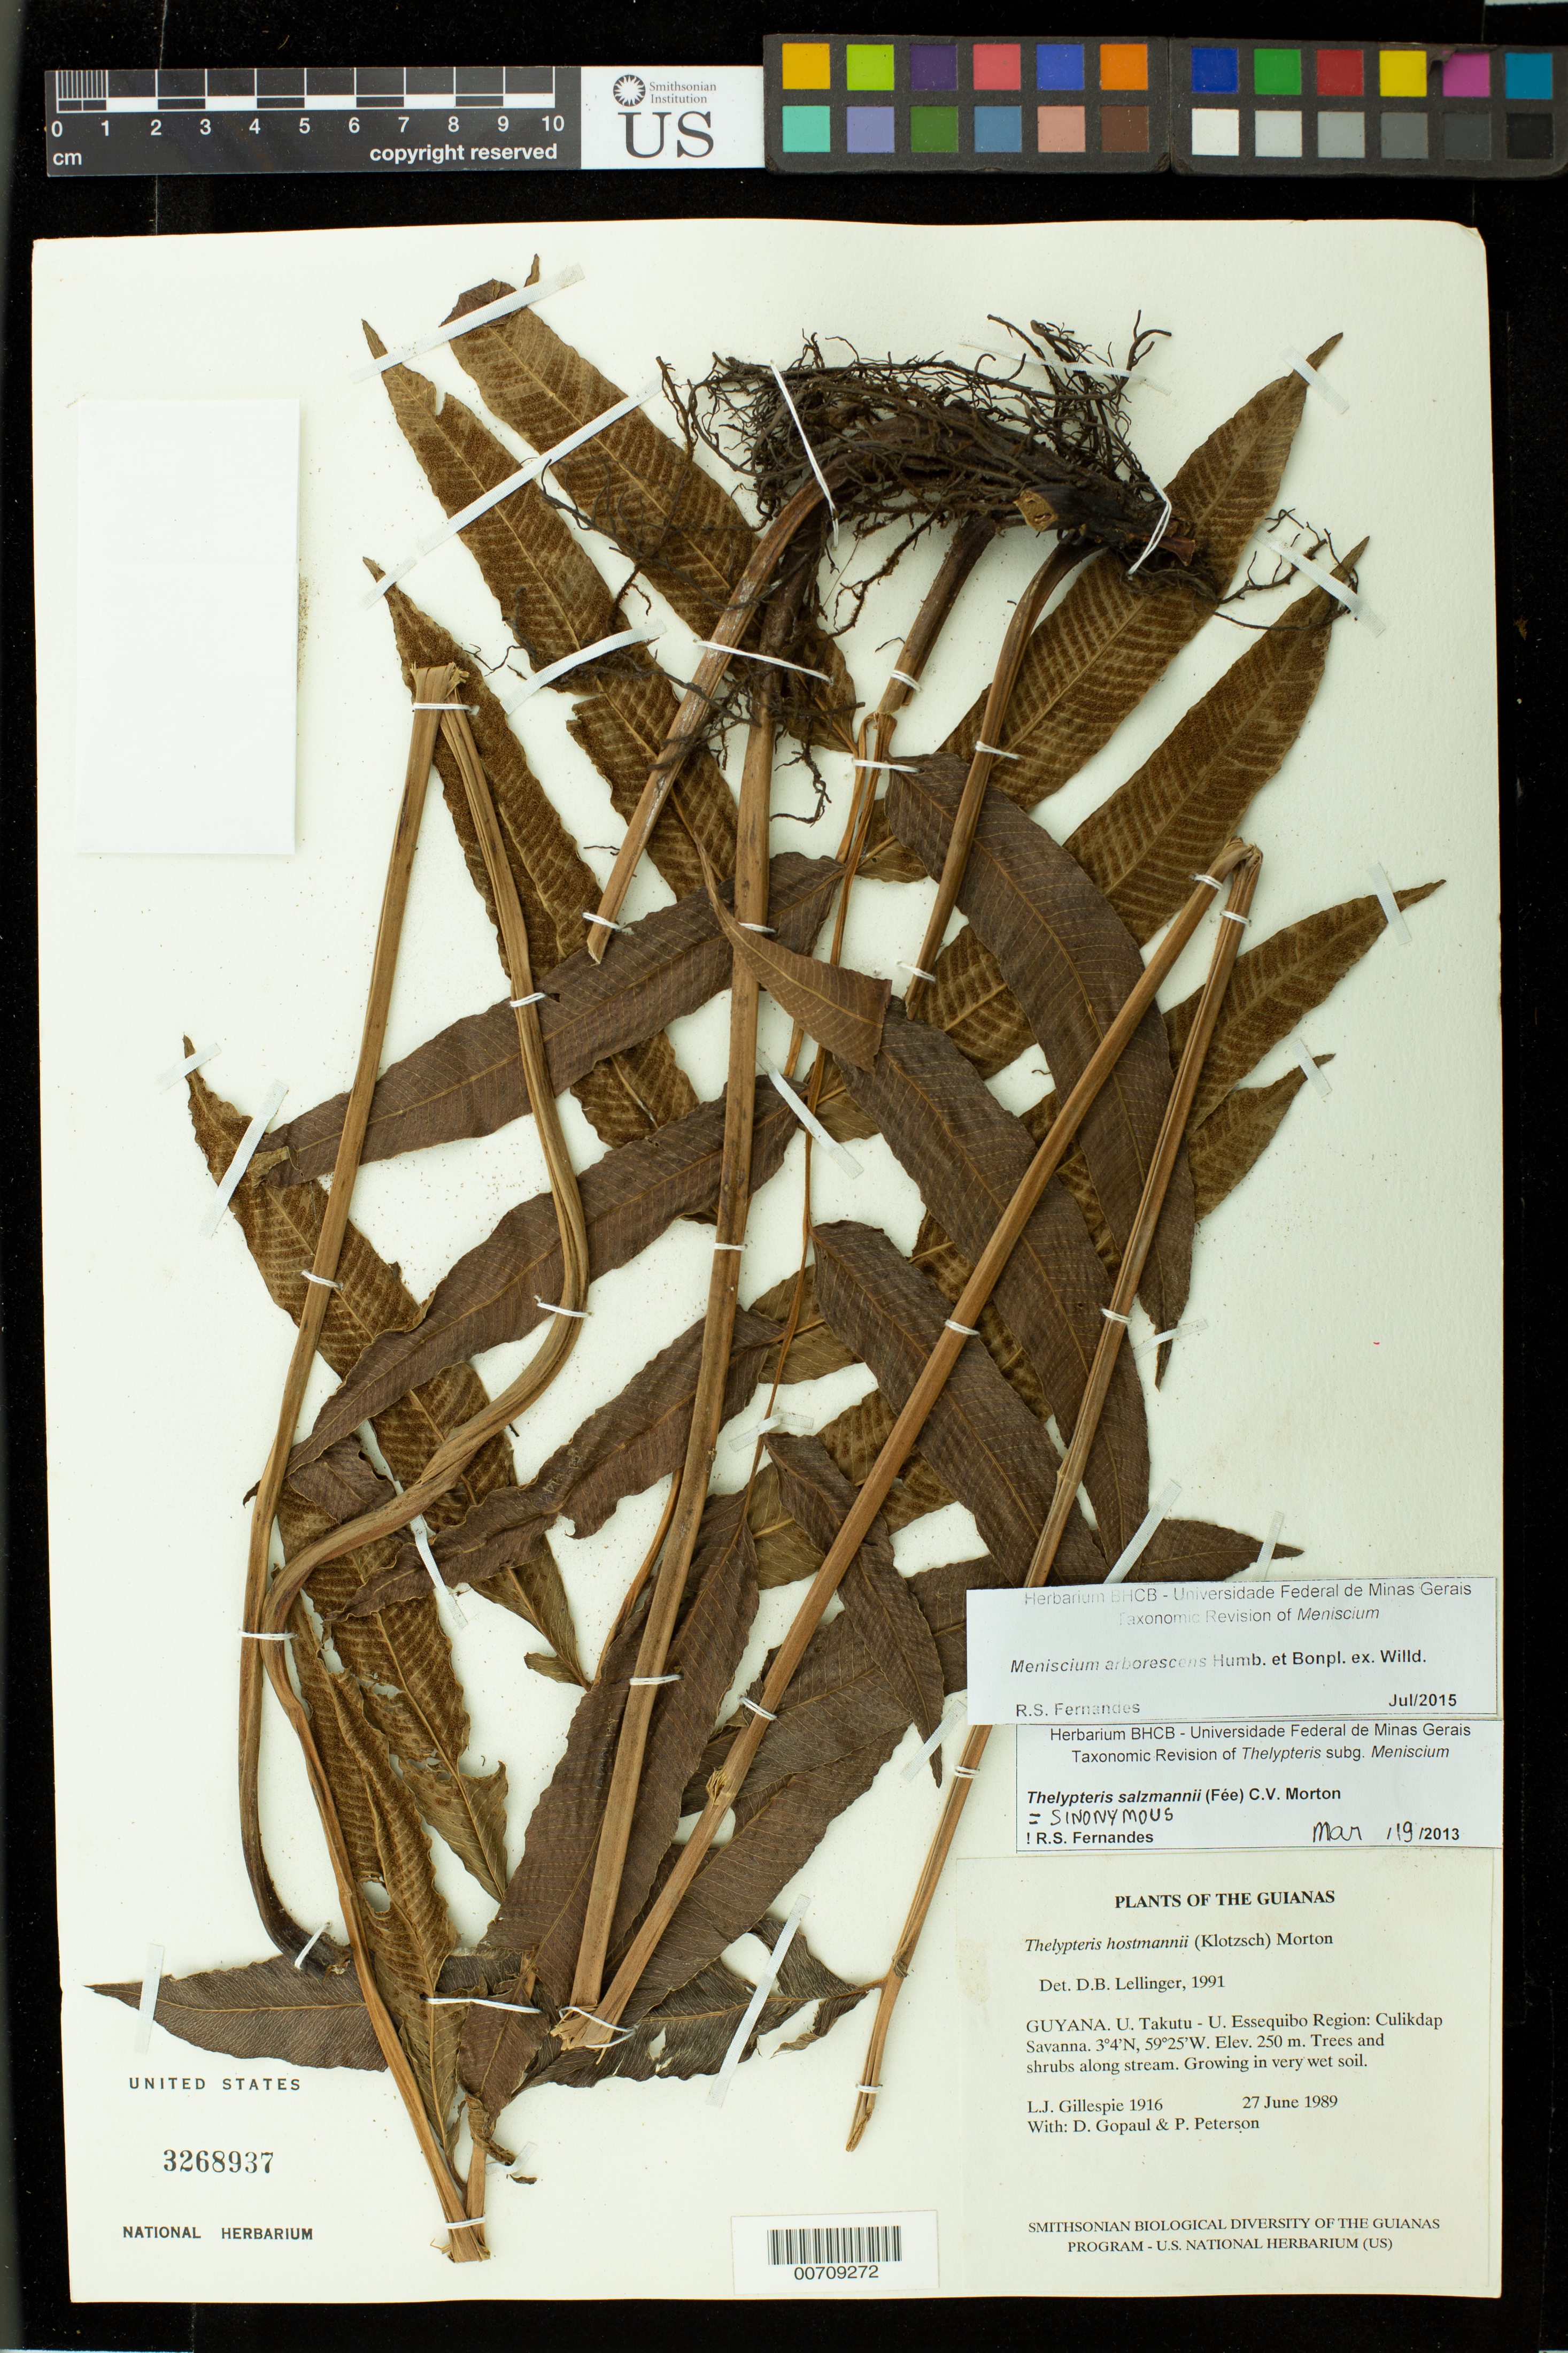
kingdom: Plantae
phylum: Tracheophyta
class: Polypodiopsida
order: Polypodiales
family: Thelypteridaceae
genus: Meniscium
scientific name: Meniscium arborescens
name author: Humb. & Bonpl. ex Willd.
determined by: Fernandes, R. S.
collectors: L. J. Gillespie, D. Gopaul & P. M. Peterson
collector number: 1916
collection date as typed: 27 June 1989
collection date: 1989-06-27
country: Guyana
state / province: U. Takutu-U. Essequibo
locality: SE Kanuku Mts, Culikdap Savanna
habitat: Trees and shrubs along stream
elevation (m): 250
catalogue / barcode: US 3268937